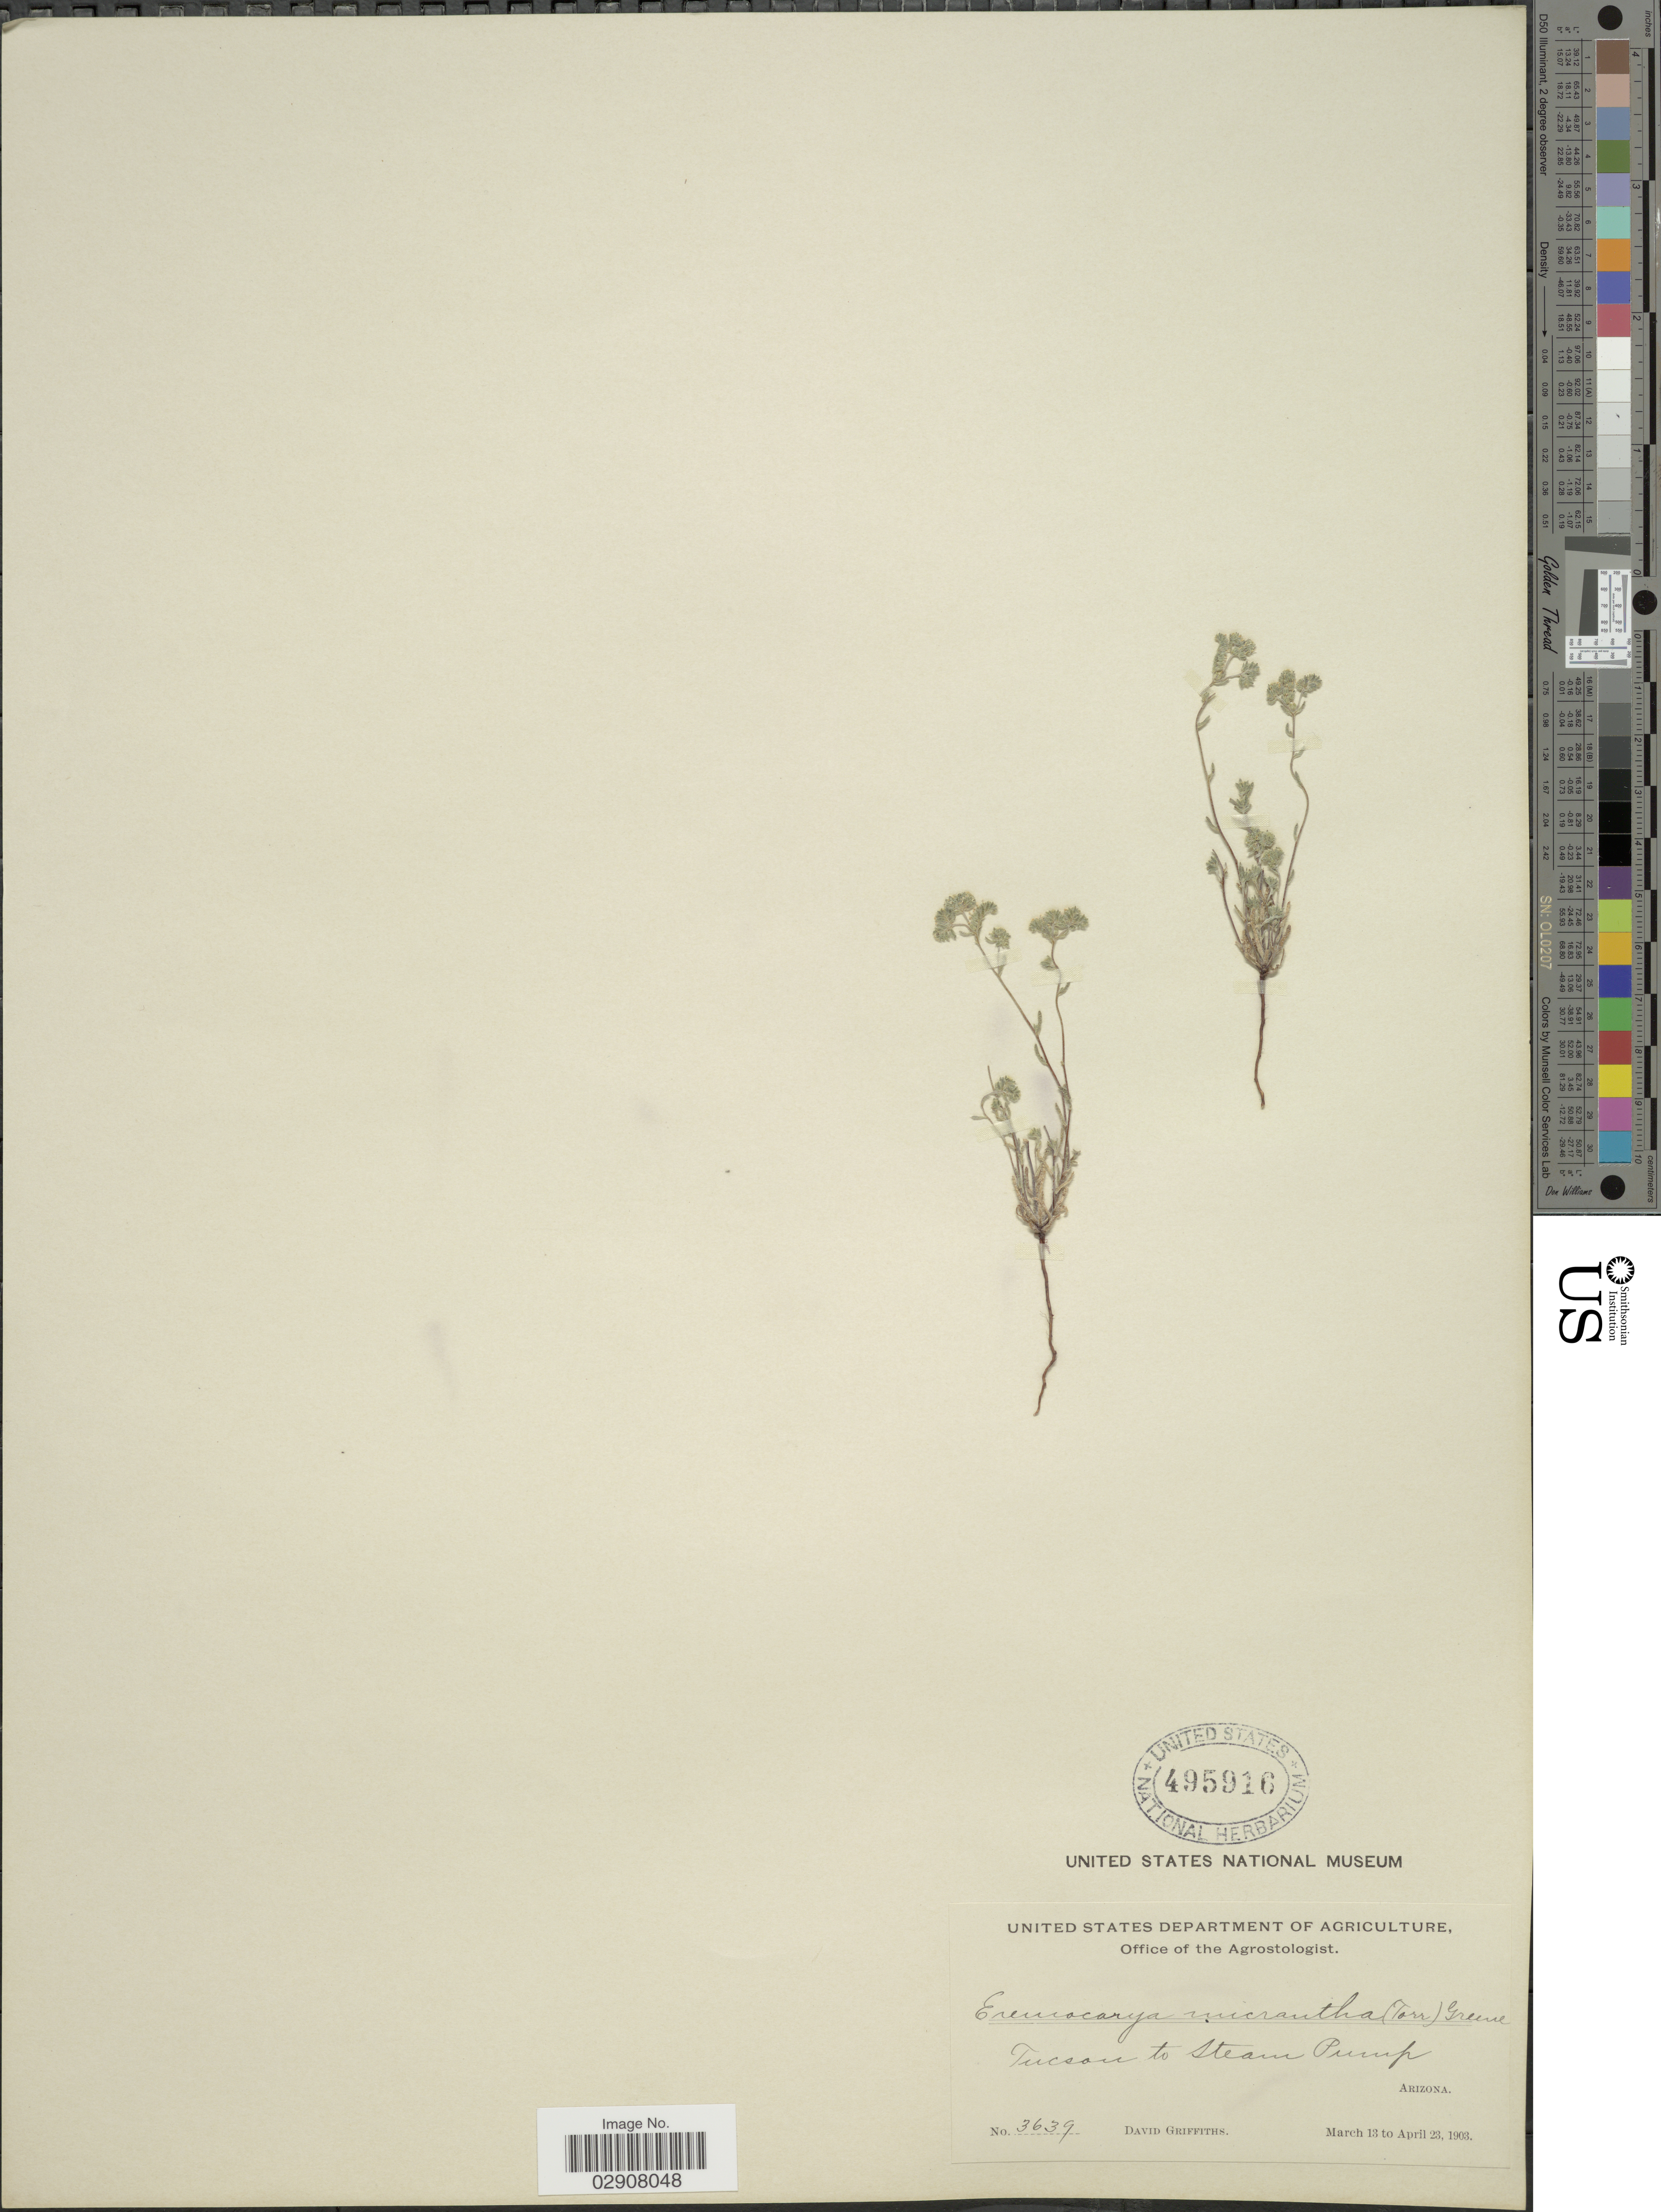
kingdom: Plantae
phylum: Tracheophyta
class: Magnoliopsida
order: Boraginales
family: Boraginaceae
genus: Cryptantha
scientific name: Cryptantha micrantha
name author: (Torr.) I.M. Johnst.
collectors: D. Griffiths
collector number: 3639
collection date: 1903-03-13/1903-04-23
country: United States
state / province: Arizona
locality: Tucson to Steam Pump.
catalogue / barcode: US 495916